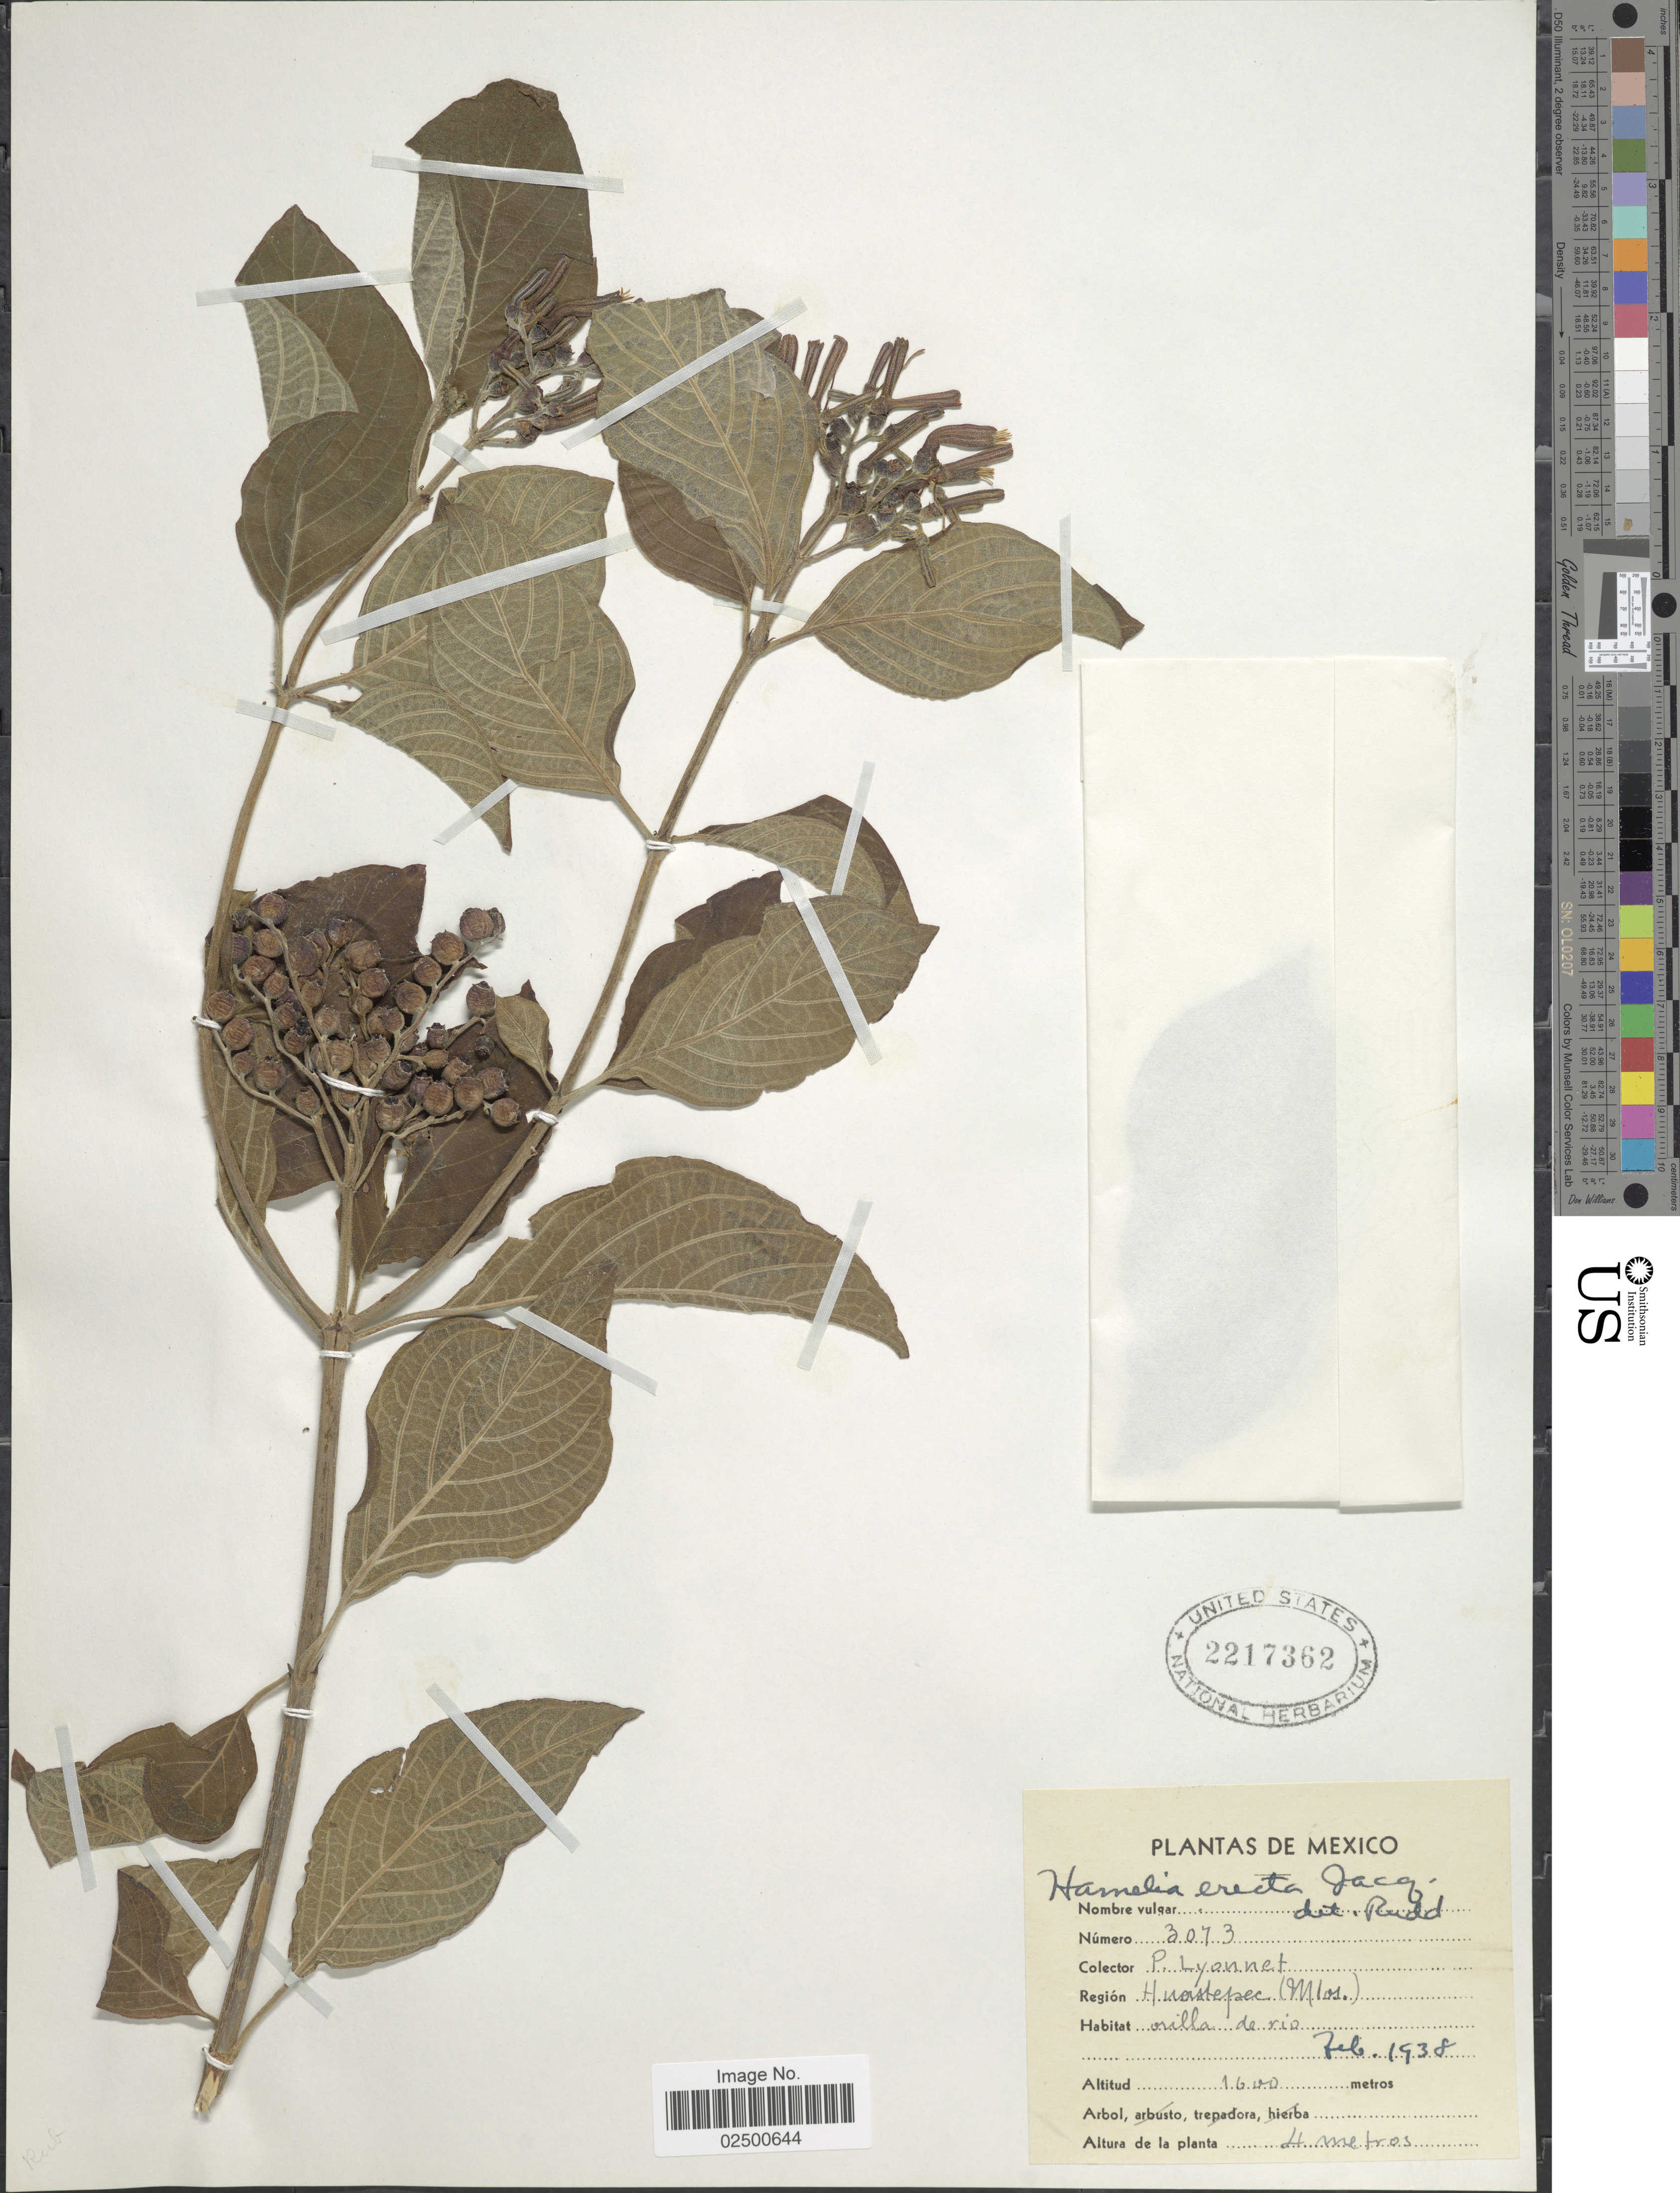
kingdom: Plantae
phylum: Tracheophyta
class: Magnoliopsida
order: Gentianales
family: Rubiaceae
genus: Hamelia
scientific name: Hamelia patens var. patens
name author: Jacq.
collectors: P. Lyonnet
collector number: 3073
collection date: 1938-02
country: Mexico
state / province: Morelos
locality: Huastepec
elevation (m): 1600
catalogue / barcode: US 2217362